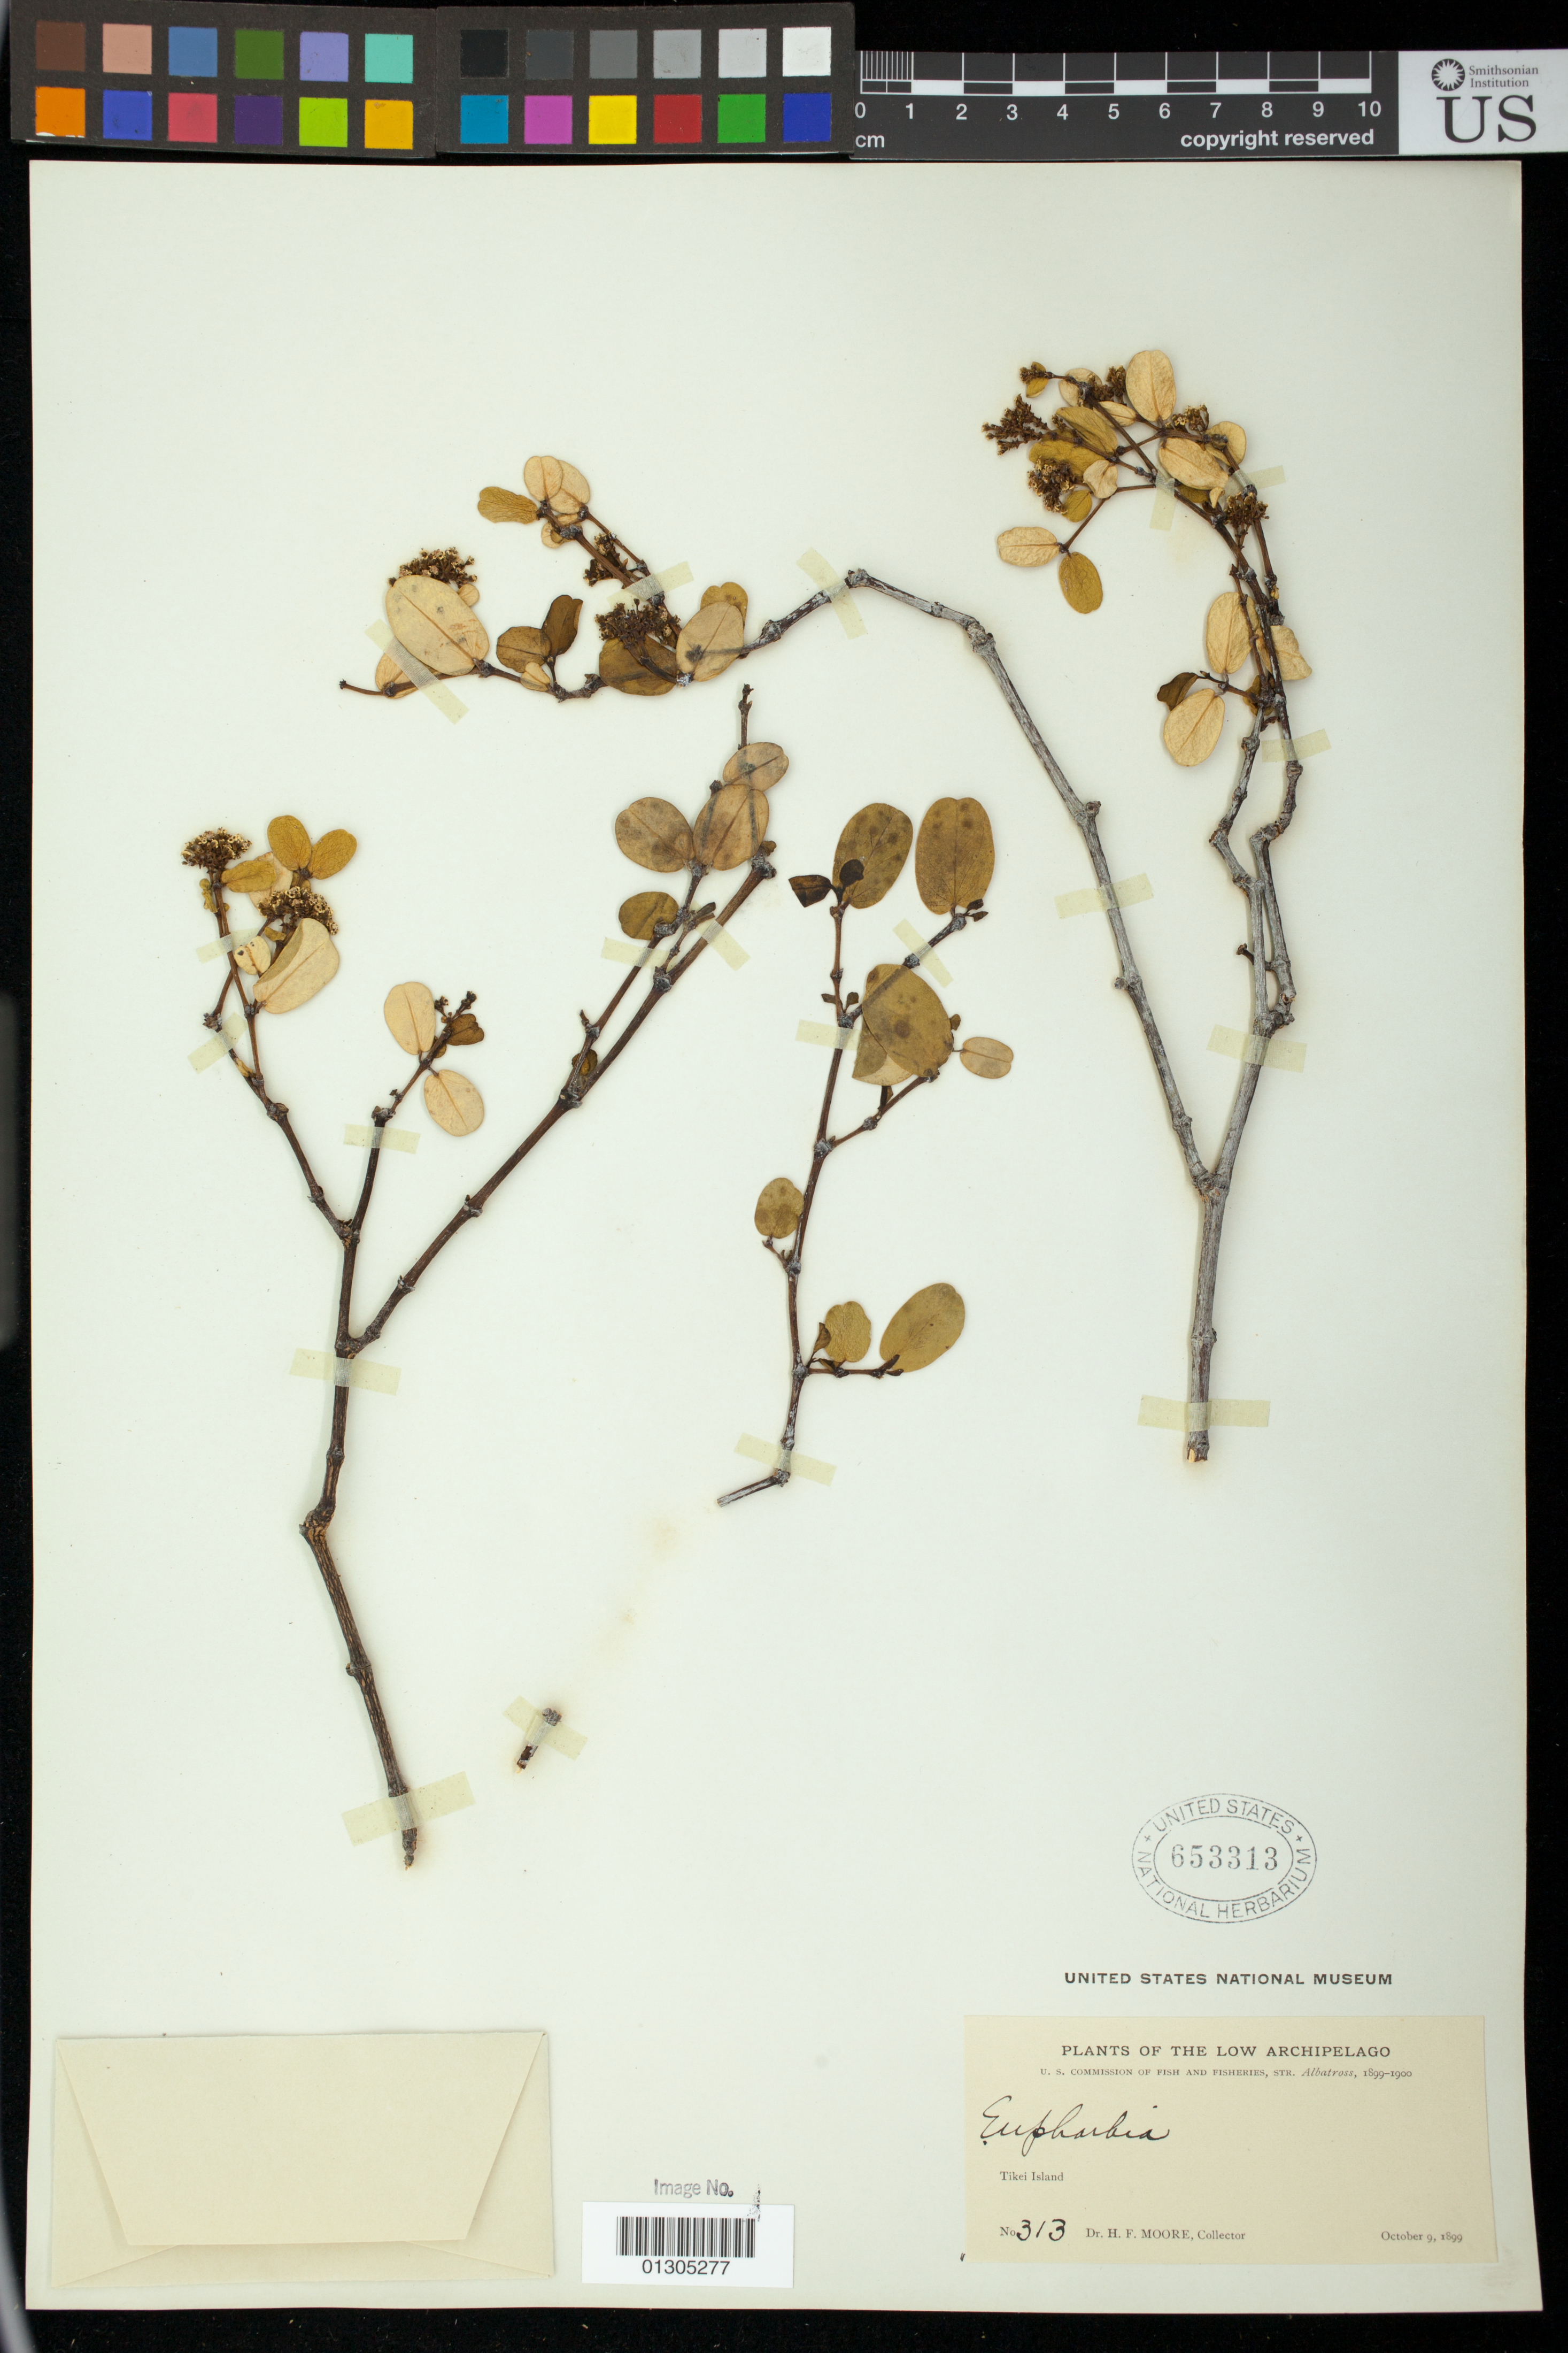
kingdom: Plantae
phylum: Tracheophyta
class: Magnoliopsida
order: Malpighiales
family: Euphorbiaceae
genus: Euphorbia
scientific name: Euphorbia atoto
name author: G. Forst.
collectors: H. F. Moore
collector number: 313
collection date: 1899-10-09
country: French Polynesia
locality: Tikei Island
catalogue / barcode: US 653313